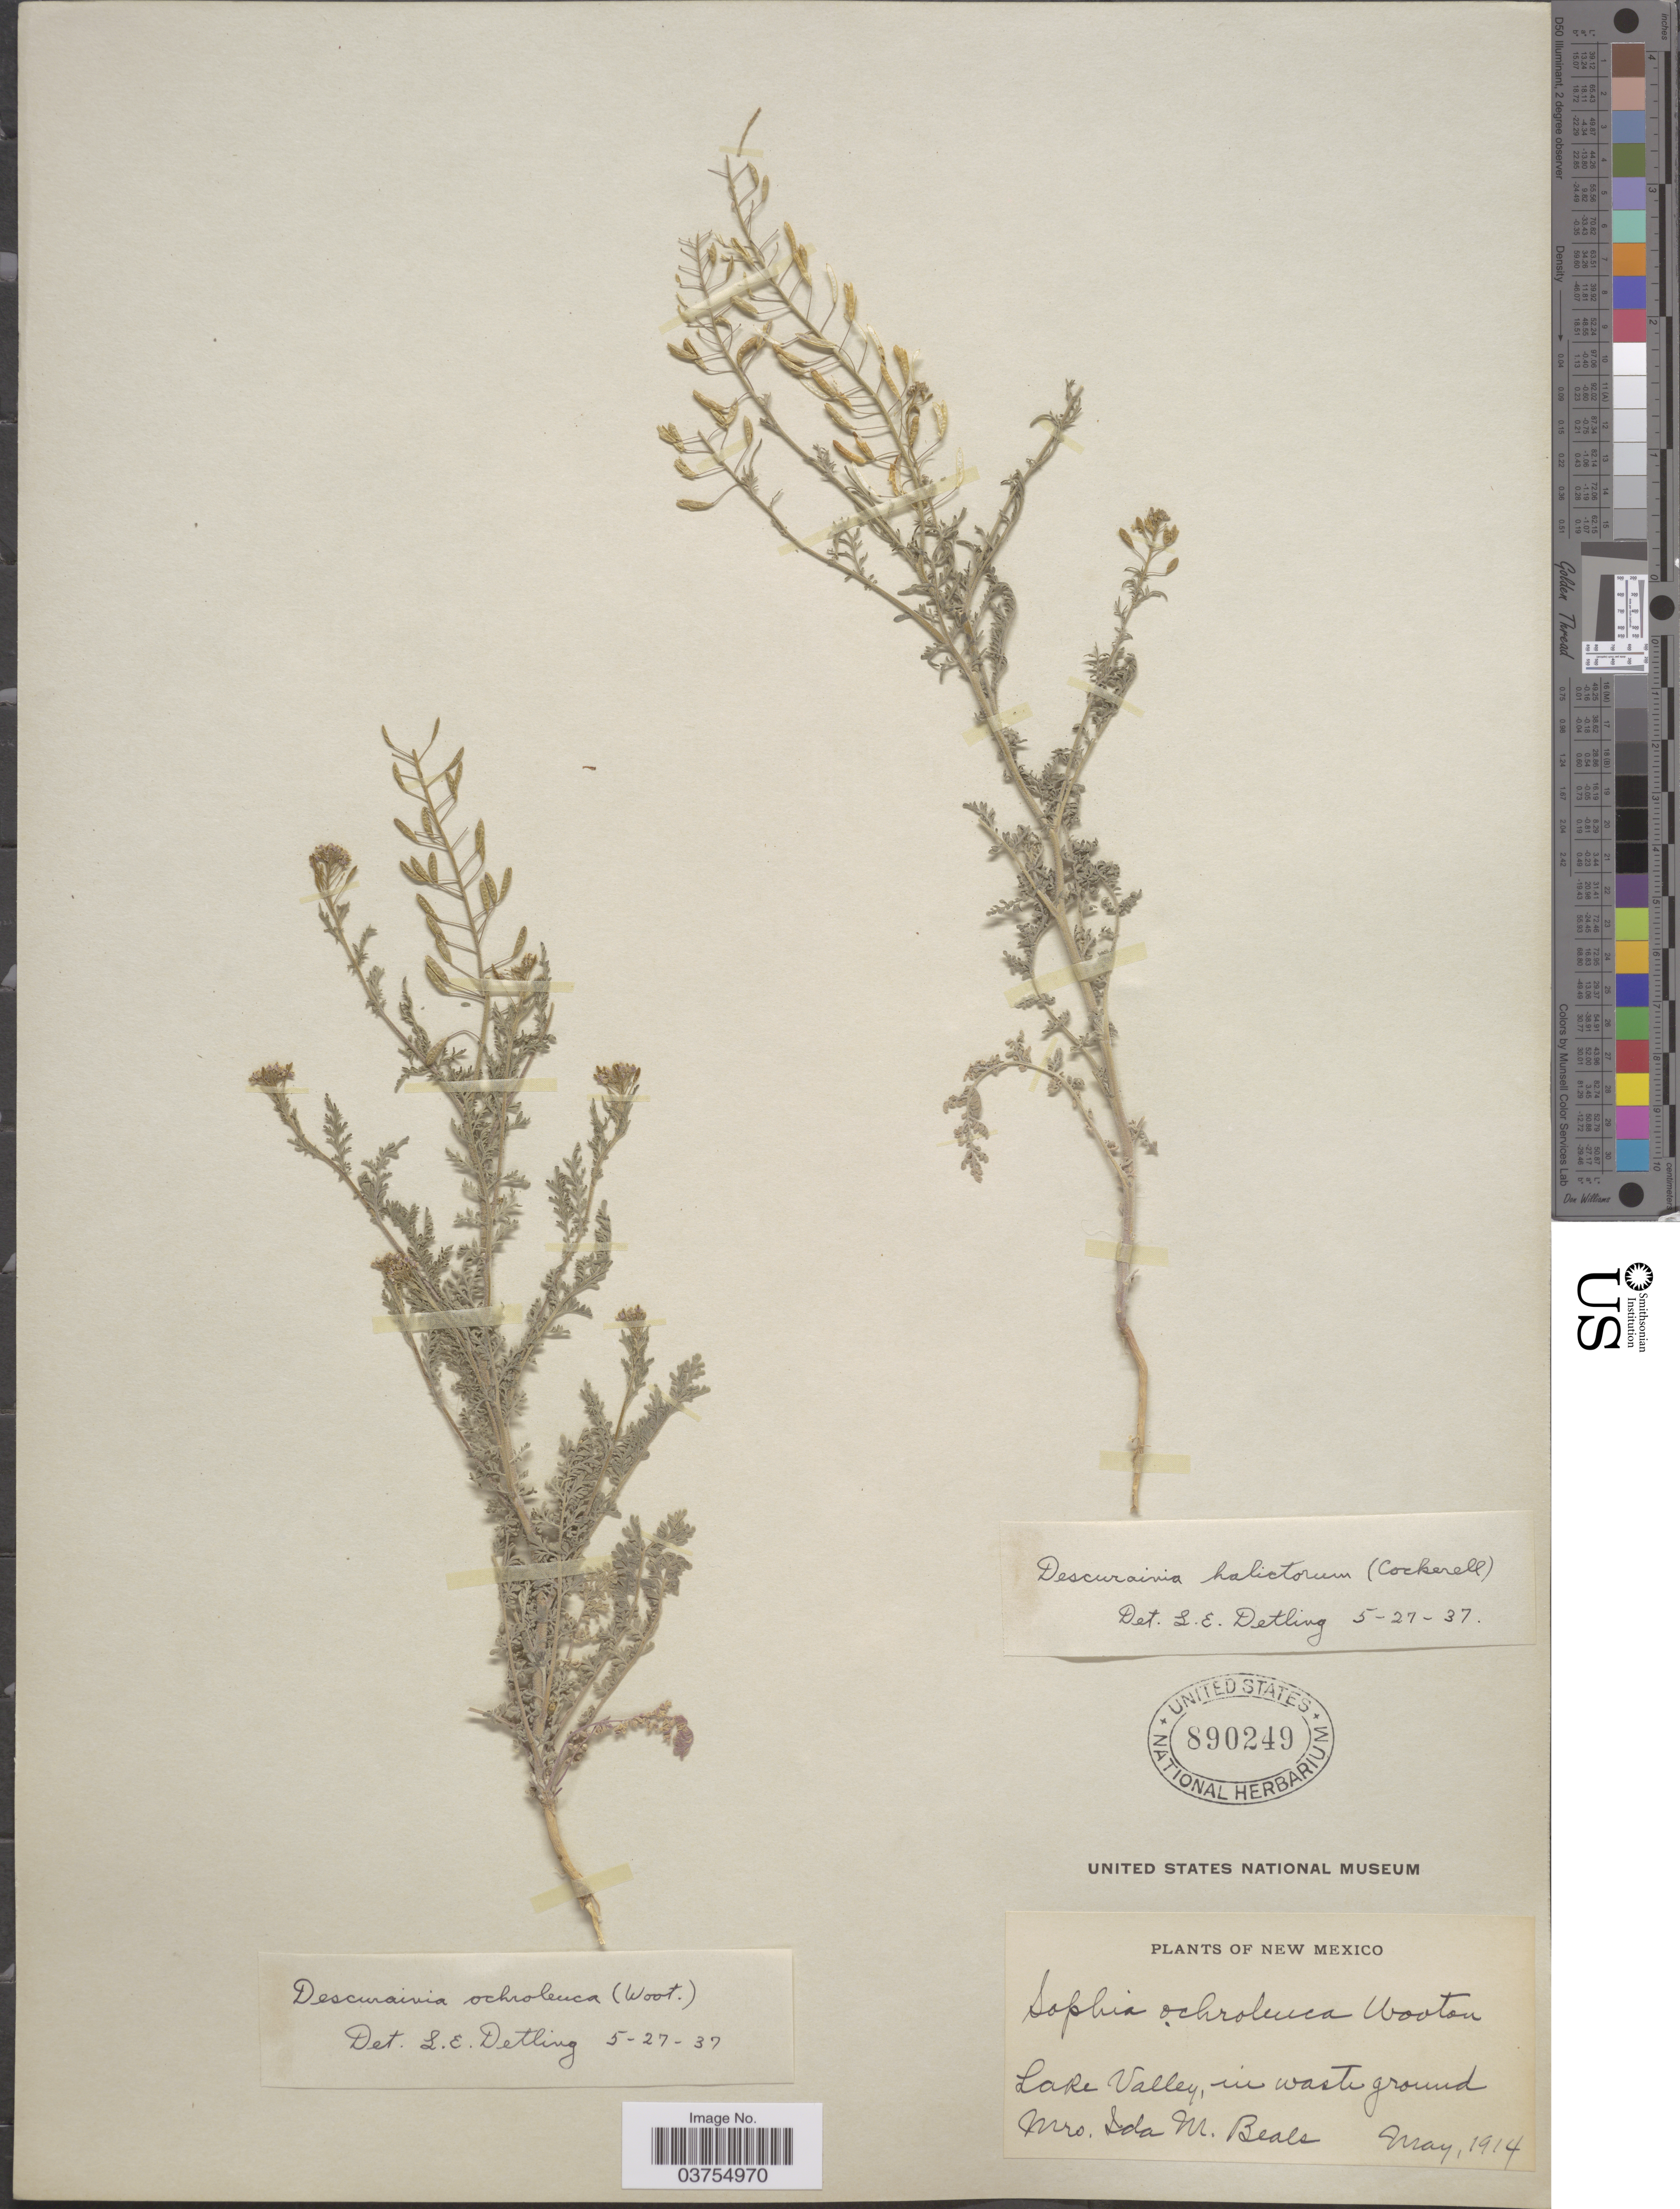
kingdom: Plantae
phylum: Tracheophyta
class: Magnoliopsida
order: Brassicales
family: Brassicaceae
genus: Descurainia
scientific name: Descurainia pinnata subsp. ochroleuca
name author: (Wooton) Detling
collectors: I. M. Beals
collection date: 1914-05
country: United States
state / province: New Mexico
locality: Lake Valley, in waste ground.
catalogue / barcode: US 890249